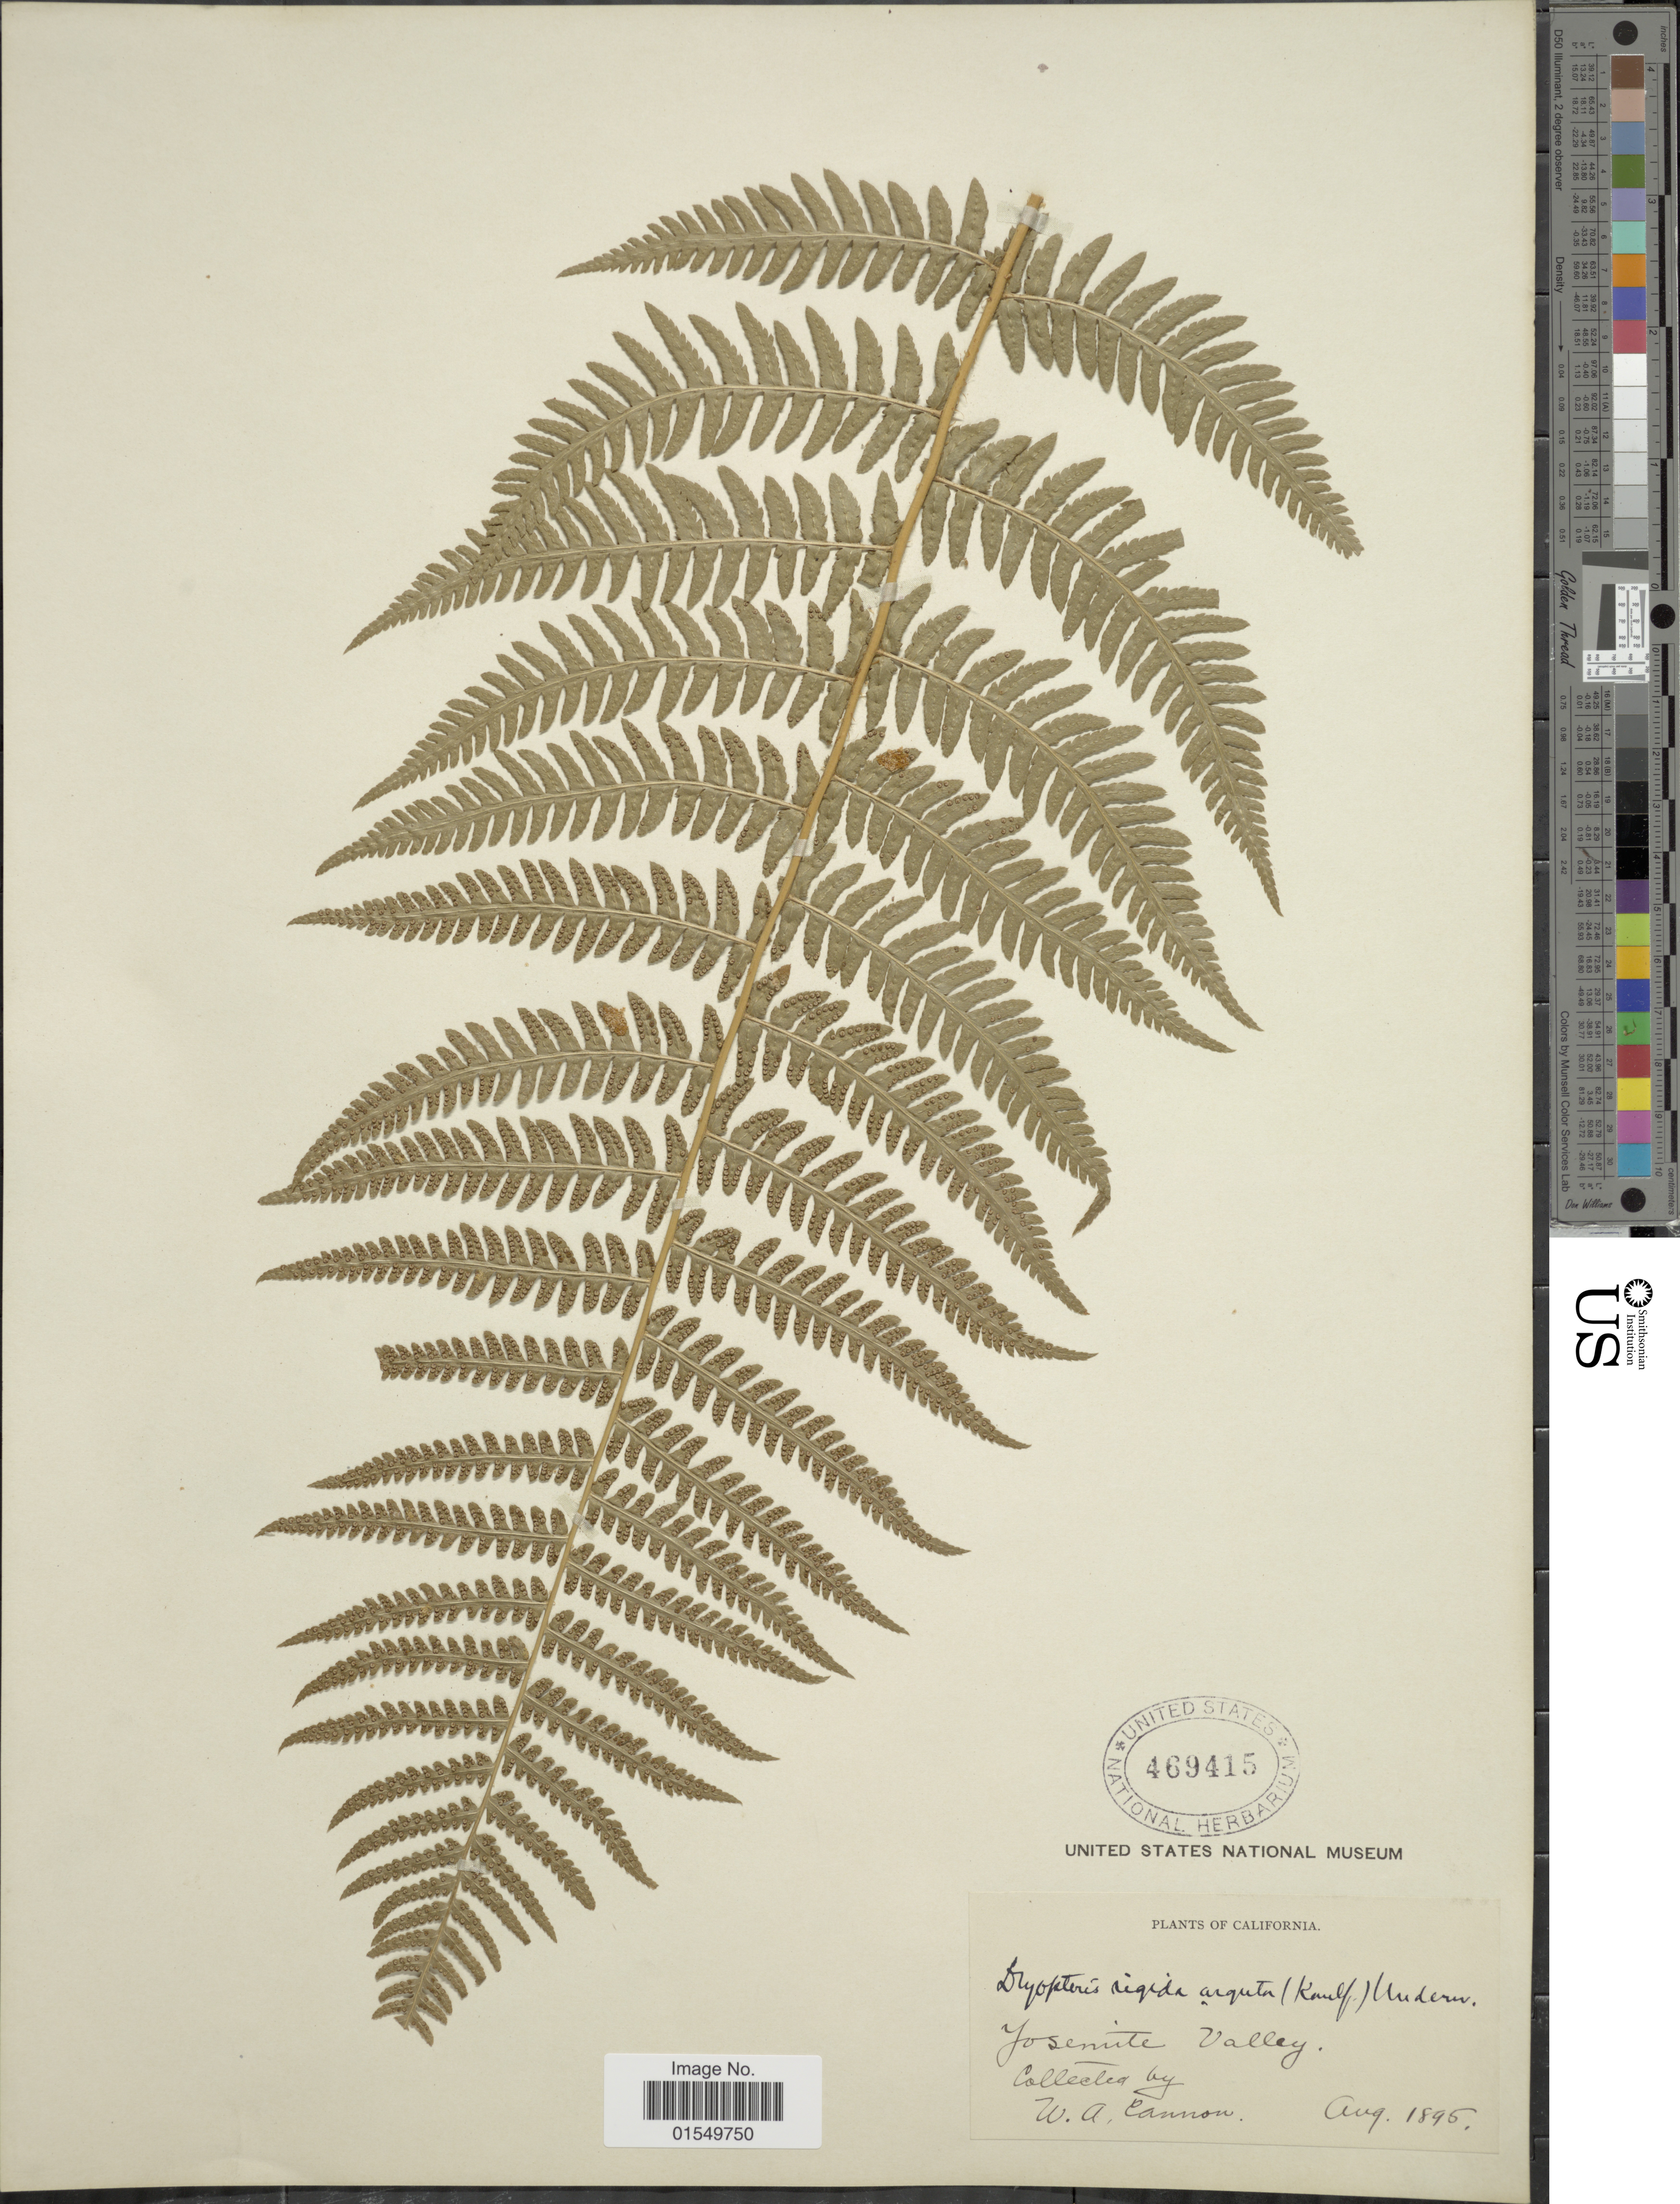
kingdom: Plantae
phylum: Tracheophyta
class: Polypodiopsida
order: Polypodiales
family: Dryopteridaceae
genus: Dryopteris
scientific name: Dryopteris arguta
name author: (Kaulf.) Maxon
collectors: W. Cannon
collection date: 1895-08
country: United States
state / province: California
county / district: Mariposa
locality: Yosemite Valley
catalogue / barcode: US 469415